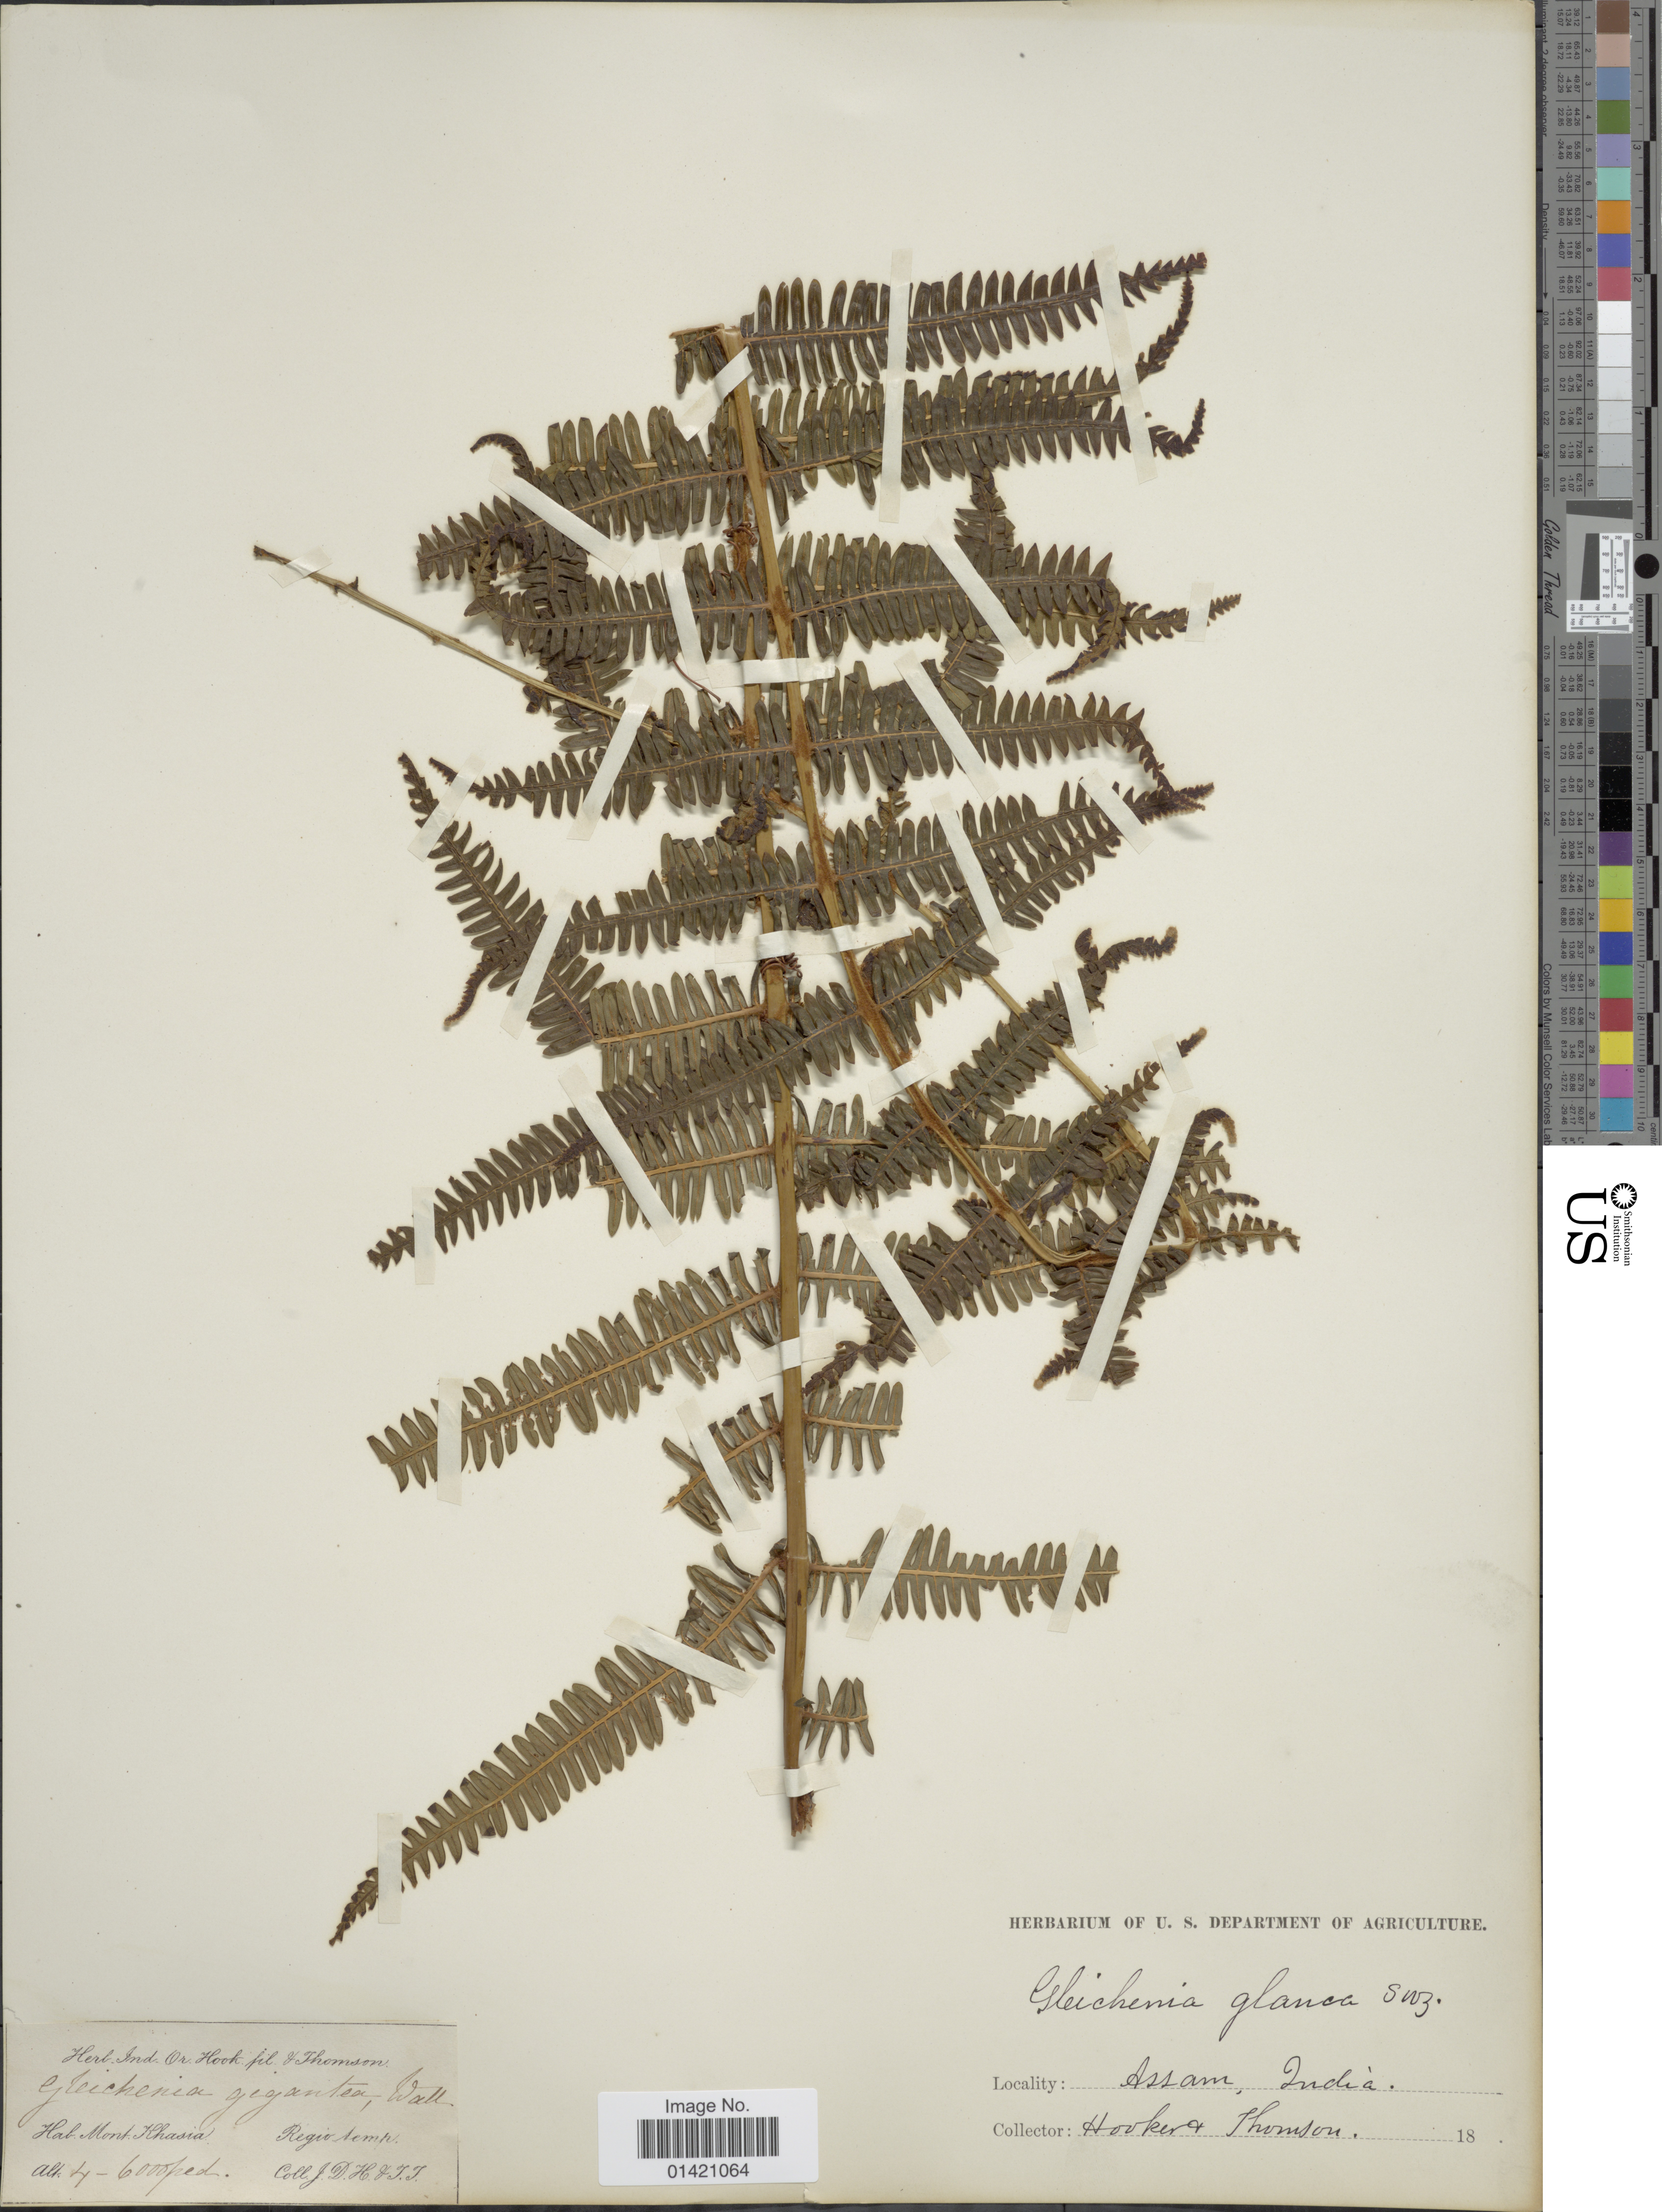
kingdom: Plantae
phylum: Tracheophyta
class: Polypodiopsida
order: Gleicheniales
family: Gleicheniaceae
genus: Diplopterygium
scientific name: Diplopterygium glaucum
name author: (Thunb. ex Houtt.) Nakai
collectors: J. D. Hooker & T. Thomson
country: India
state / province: Assam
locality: Mont. Khasia.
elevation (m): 1219